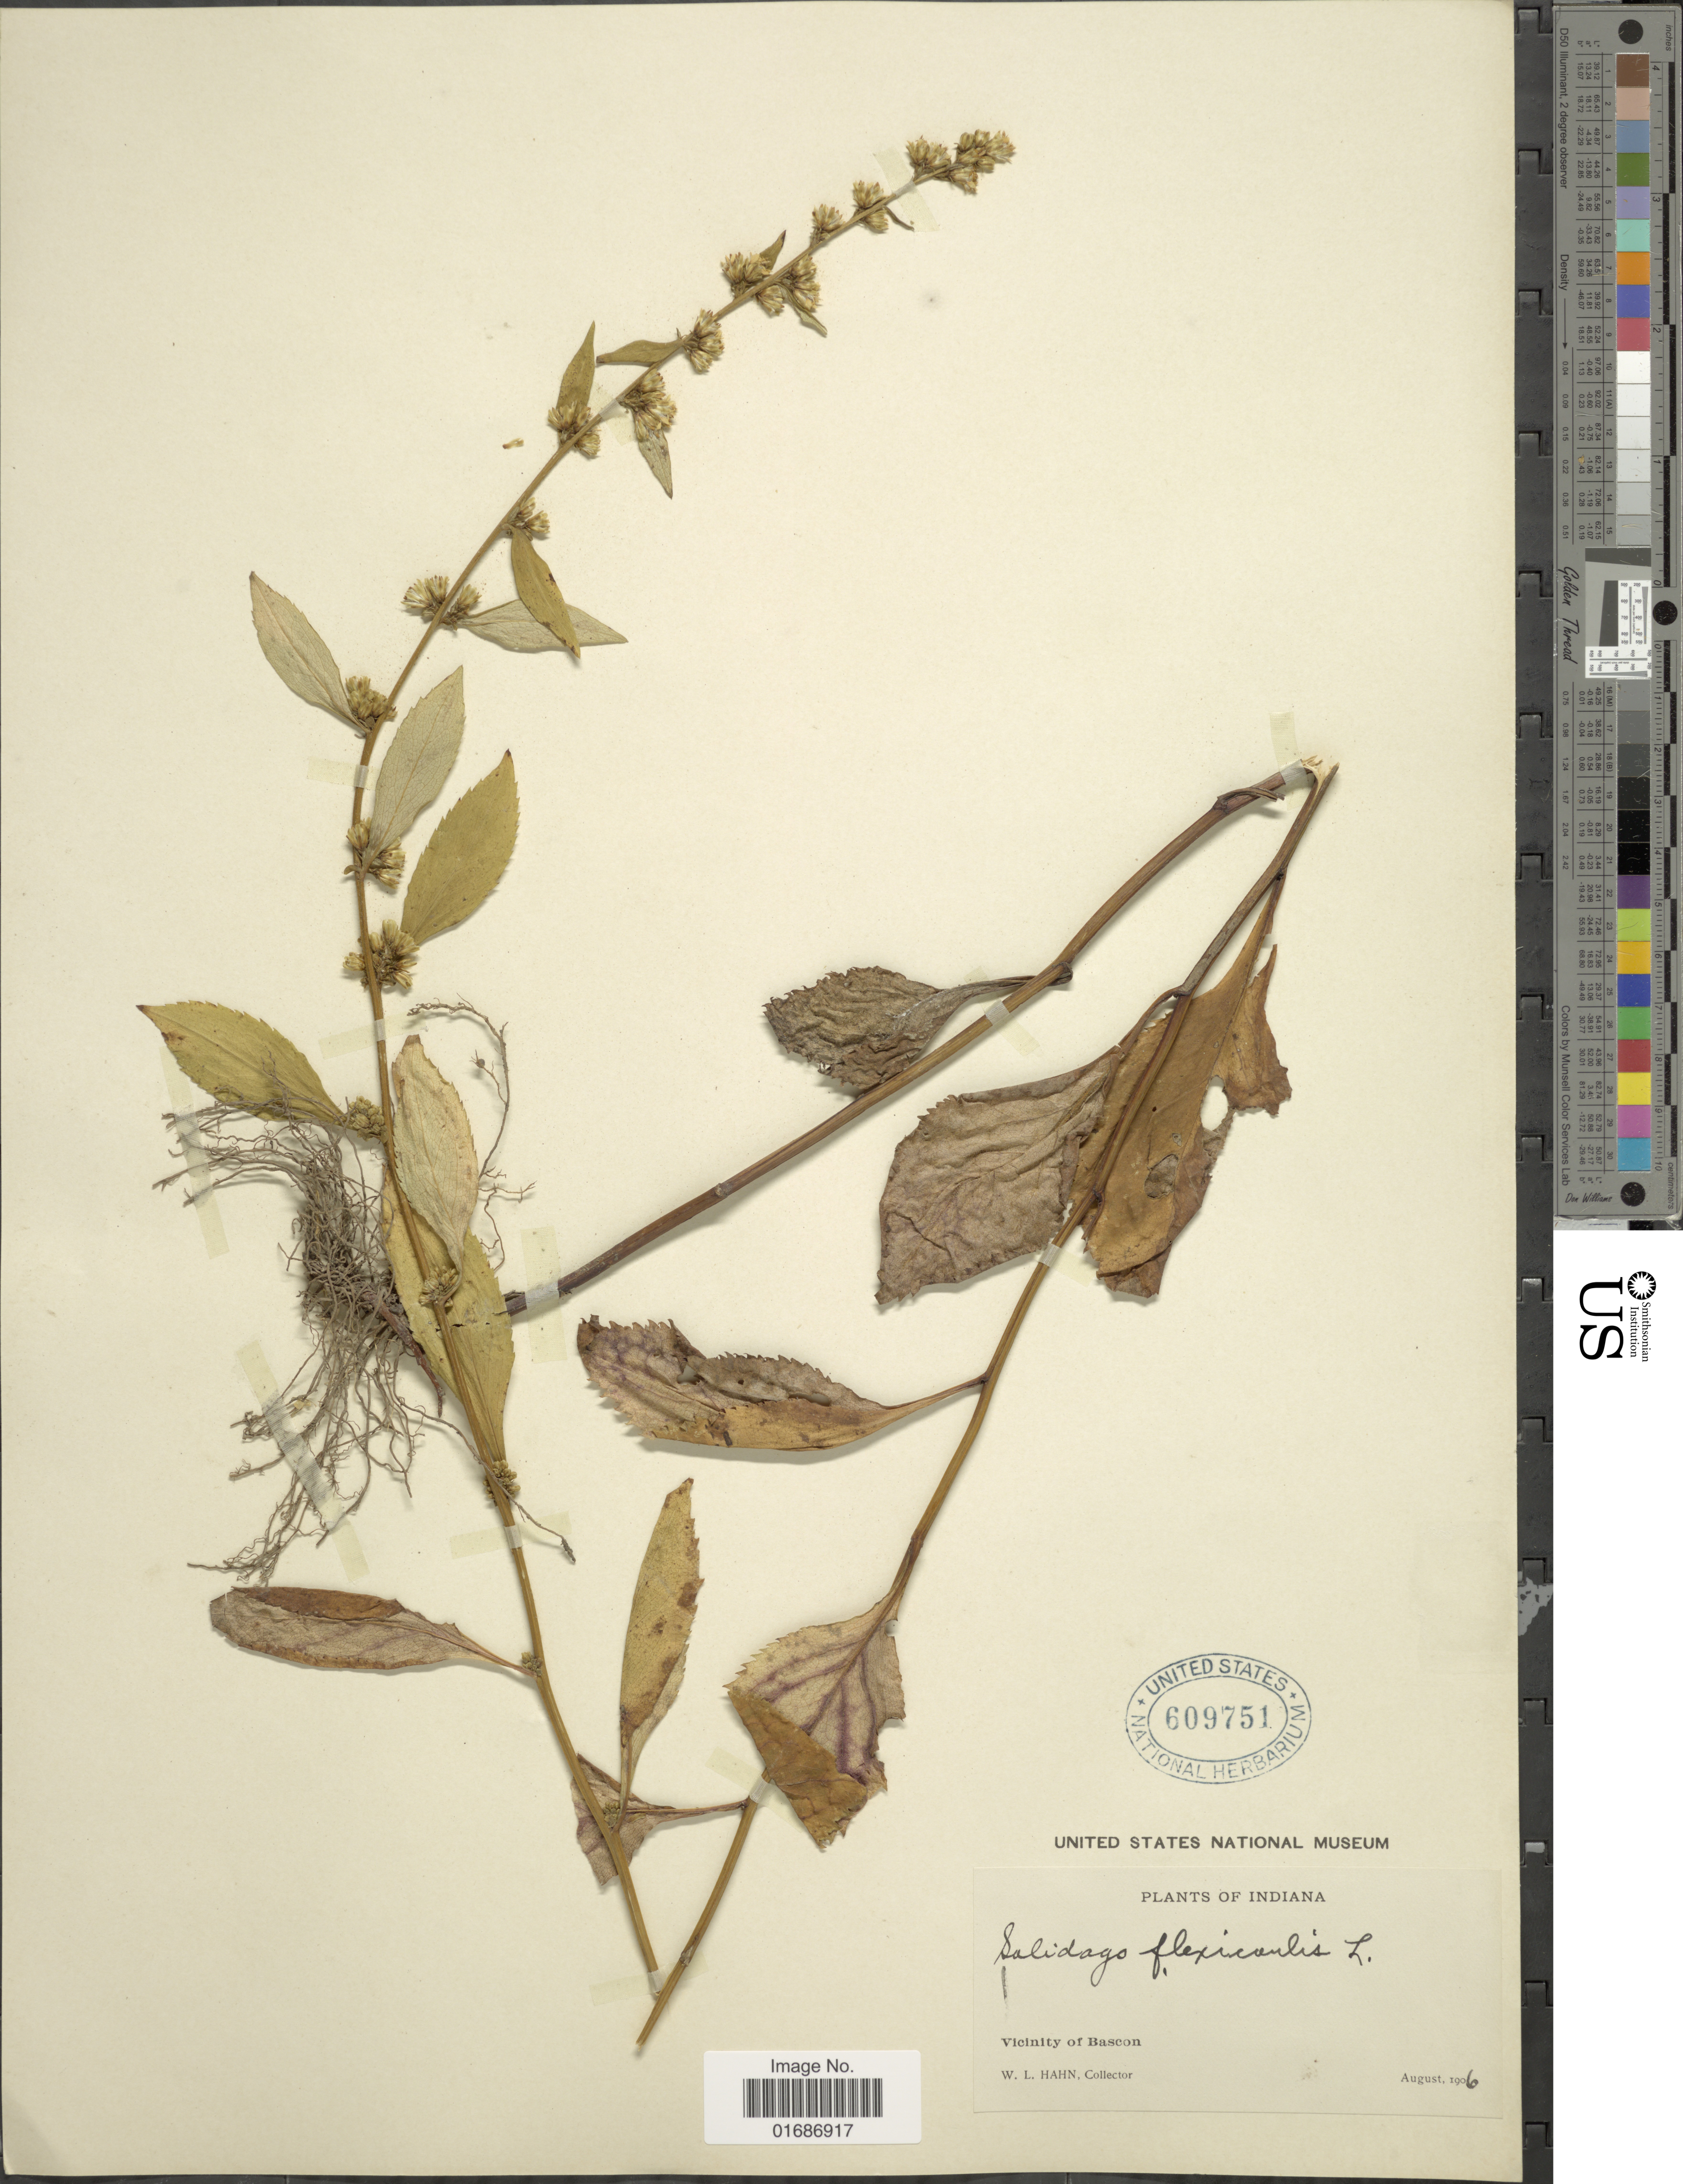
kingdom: Plantae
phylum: Tracheophyta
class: Magnoliopsida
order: Asterales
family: Asteraceae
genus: Solidago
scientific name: Solidago flexicaulis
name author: L.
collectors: W. L. Hahn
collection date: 1906-08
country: United States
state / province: Indiana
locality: Vicinity of Bascon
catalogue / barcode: US 609751